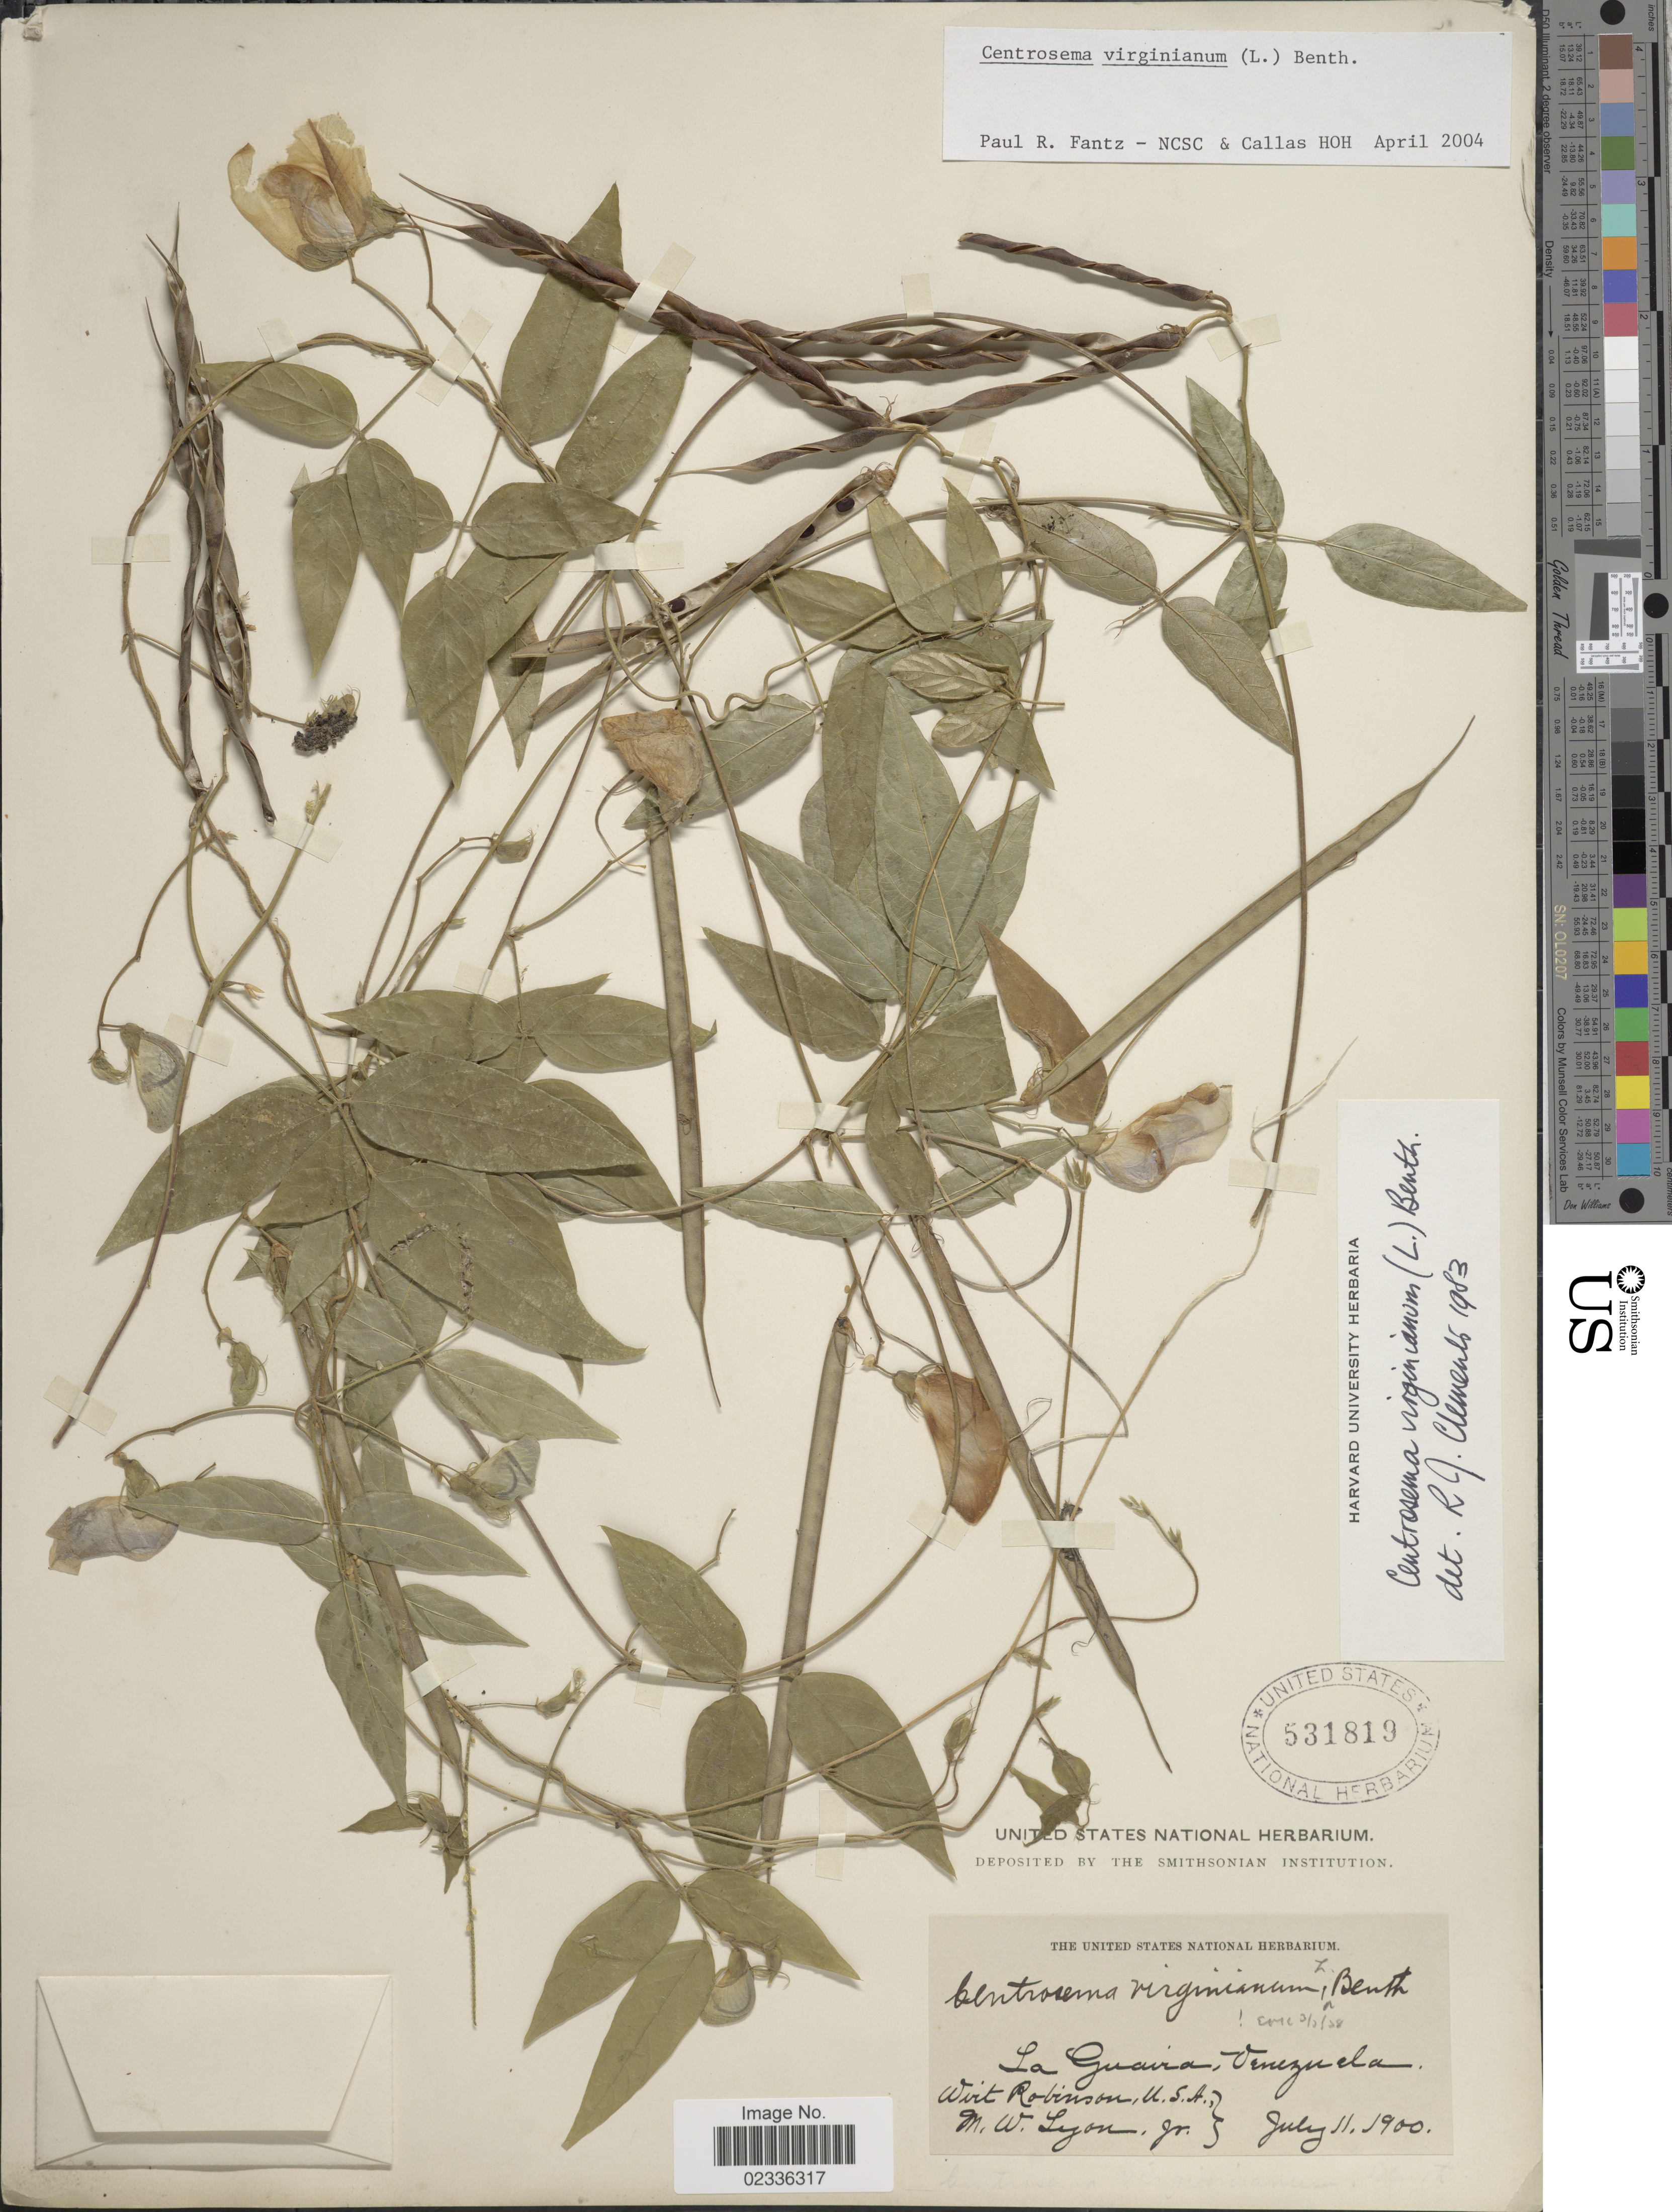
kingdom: Plantae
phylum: Tracheophyta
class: Magnoliopsida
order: Fabales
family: Fabaceae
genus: Centrosema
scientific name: Centrosema virginianum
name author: (L.) Benth.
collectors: M. W. Lyon & W. Robinson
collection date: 1900-07-11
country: Venezuela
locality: La Guaira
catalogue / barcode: US 531819